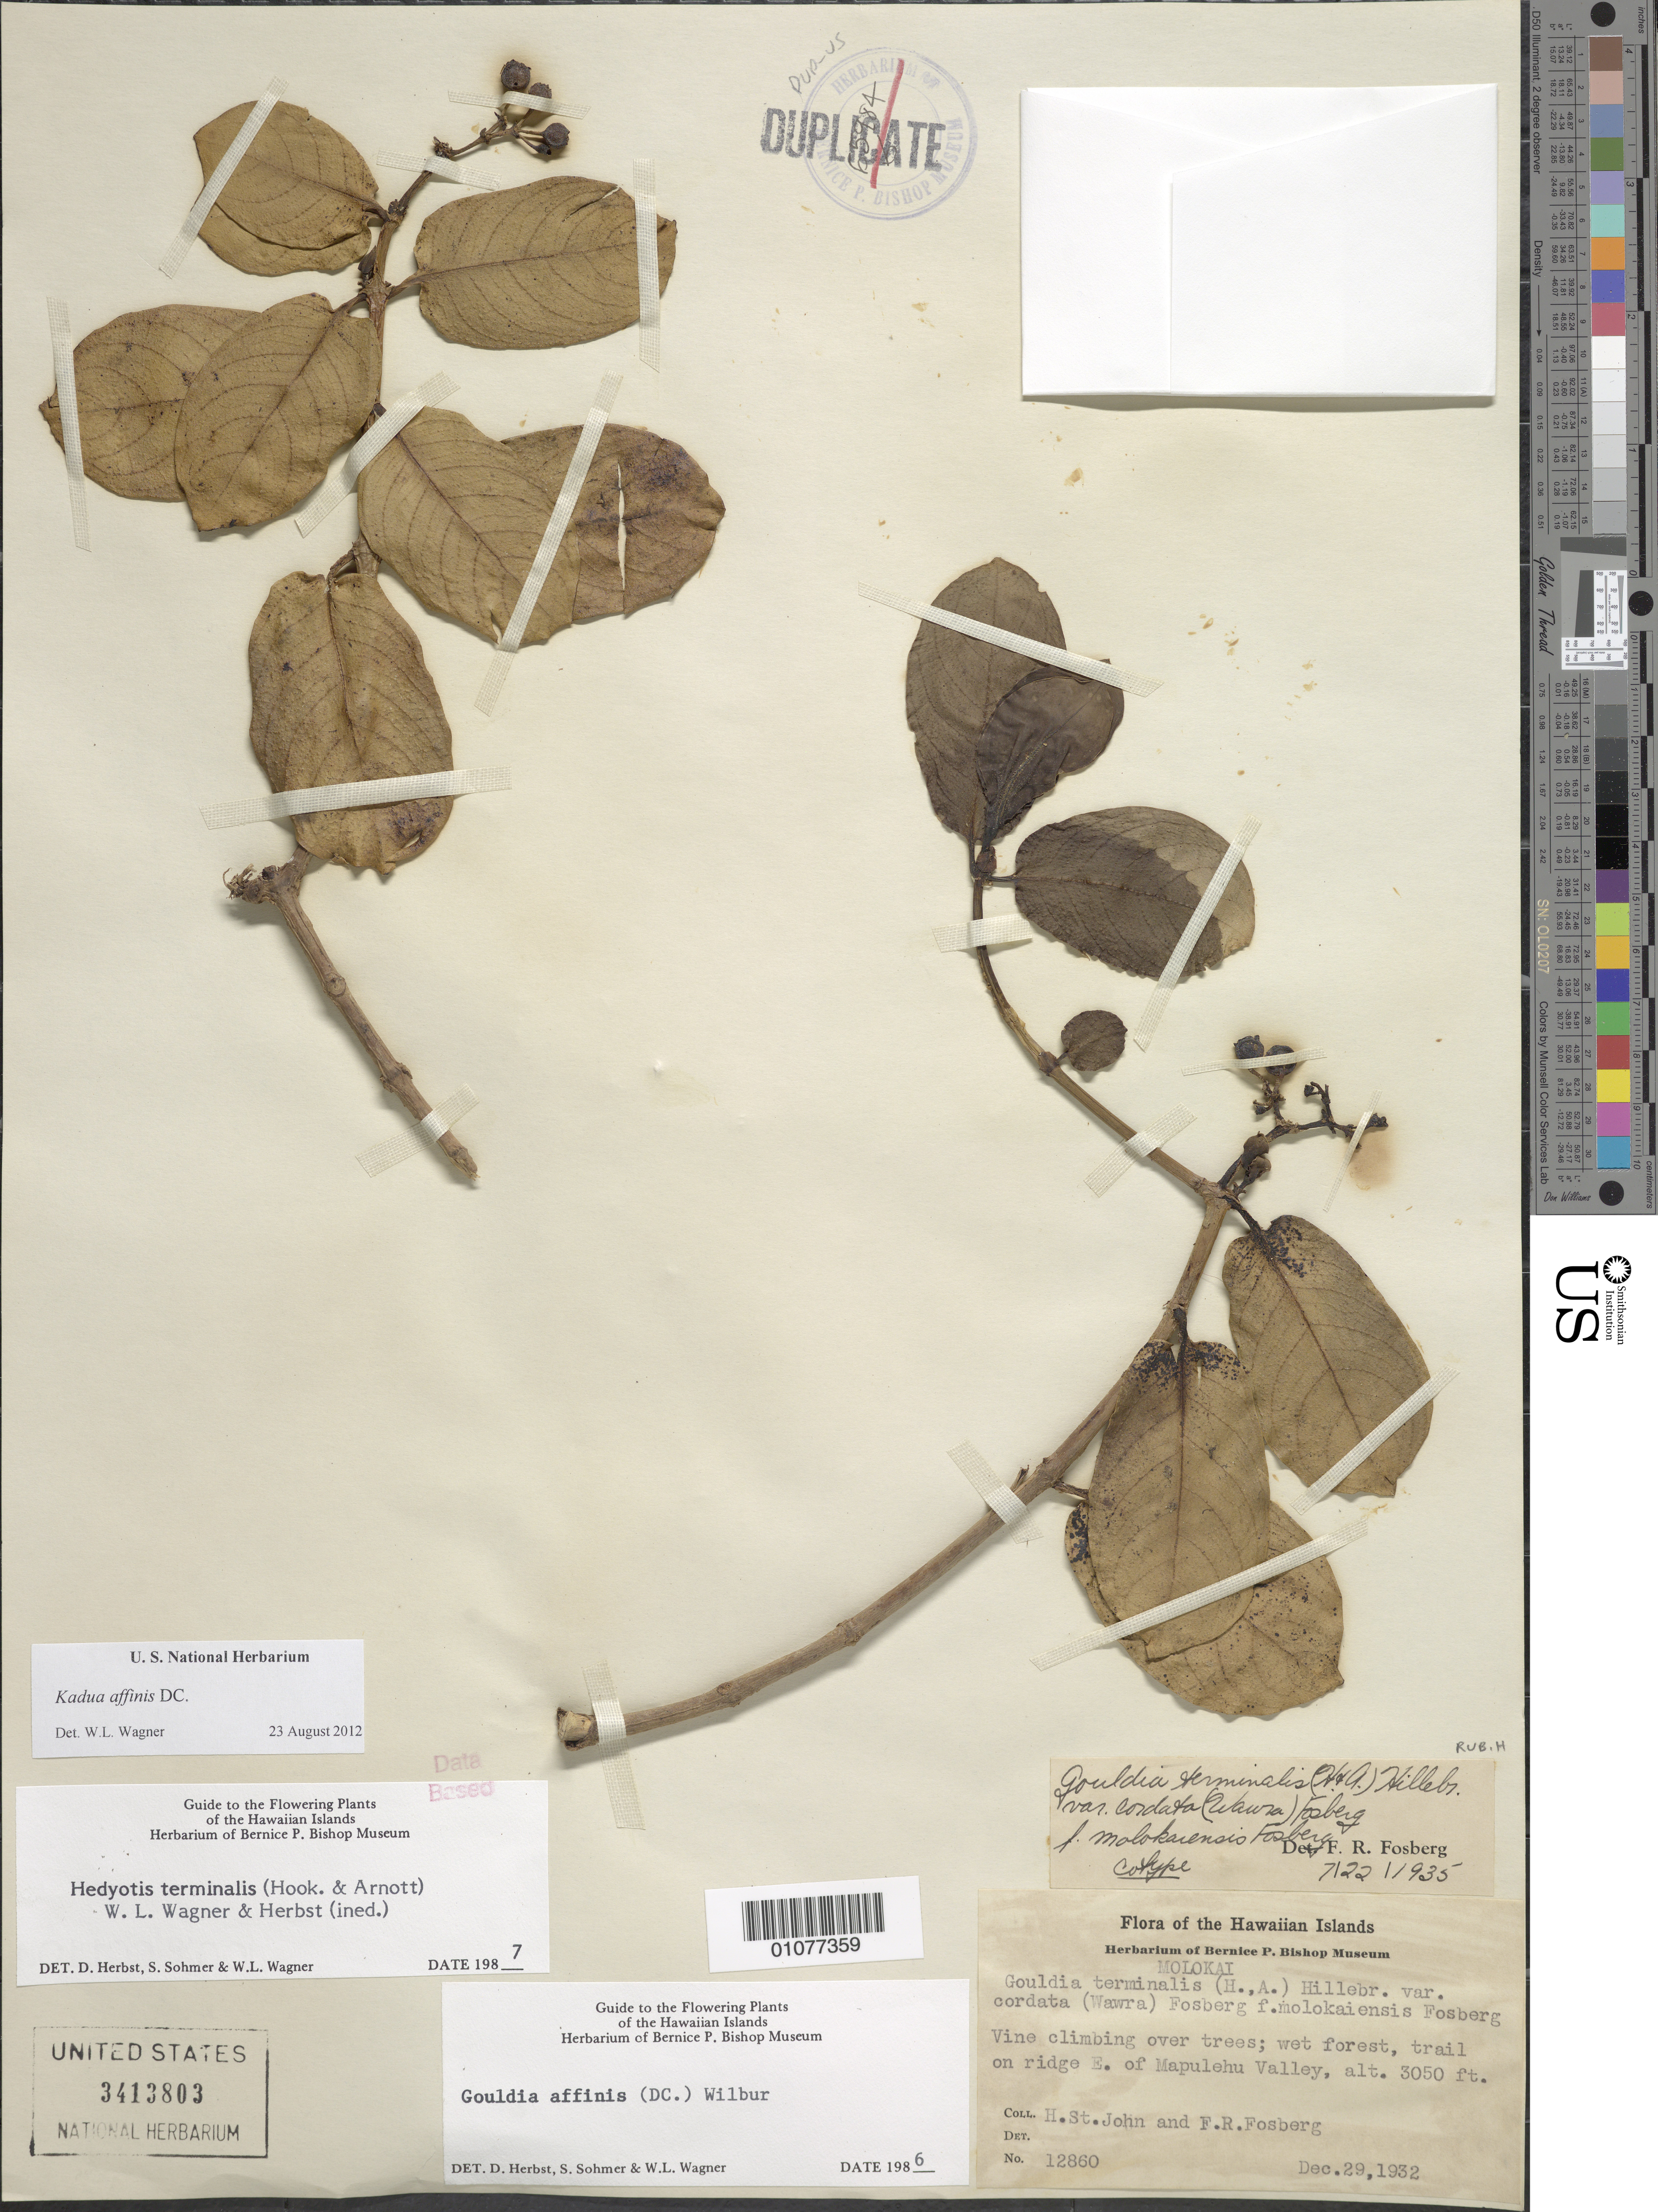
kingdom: Plantae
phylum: Tracheophyta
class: Magnoliopsida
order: Gentianales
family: Rubiaceae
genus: Kadua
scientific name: Kadua affinis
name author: DC.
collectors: H. St. John & F. R. Fosberg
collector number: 12860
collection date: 1932-12-29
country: United States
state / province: Hawaii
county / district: Maui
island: Moloka'i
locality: trail on ridge E of Mapulehu Valley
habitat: wet forest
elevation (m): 930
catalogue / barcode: US 3413803